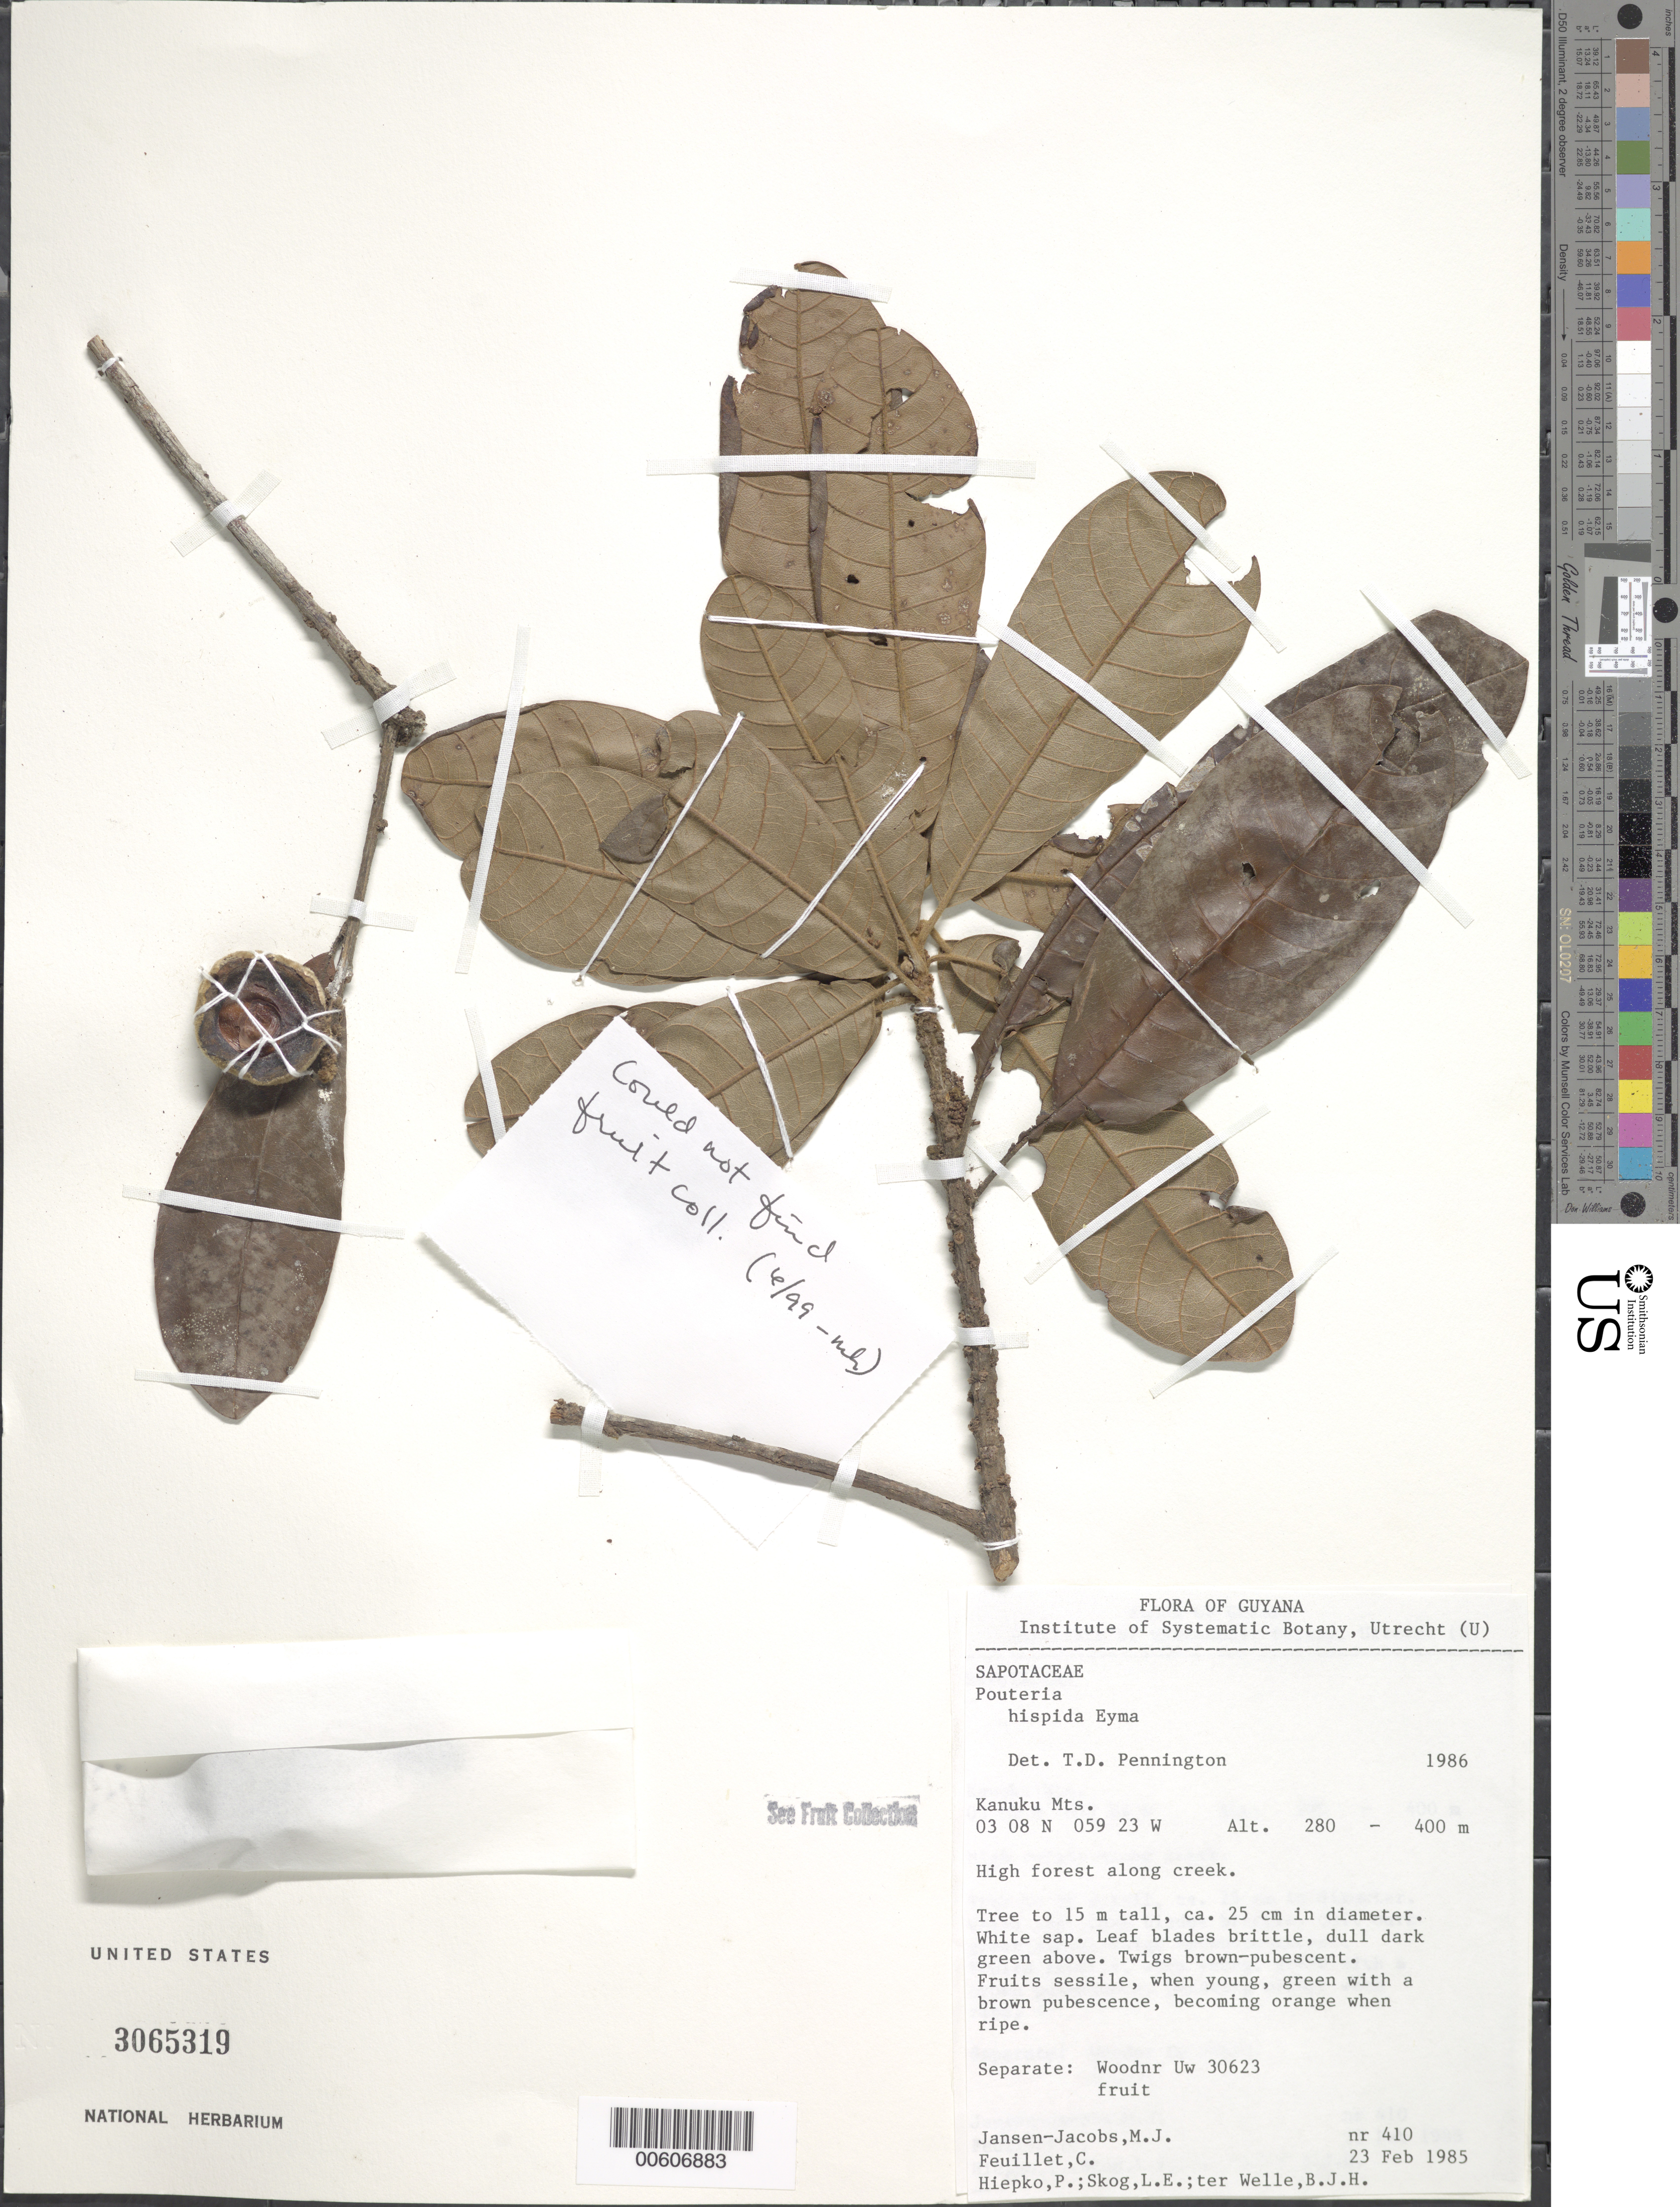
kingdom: Plantae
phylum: Tracheophyta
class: Magnoliopsida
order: Ericales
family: Sapotaceae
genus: Pouteria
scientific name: Pouteria hispida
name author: Eyma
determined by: Pennington, T. D., (K)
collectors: M. J. Jansen-Jacobs, C. Feuillet, P. H. Hiepko, L. E. Skog & B. Welle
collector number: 410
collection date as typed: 23-Feb-85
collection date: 1985-02-23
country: Guyana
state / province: U. Takutu-U. Essequibo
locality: Kanuku Mts.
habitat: High forest along creek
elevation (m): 280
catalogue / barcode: US 3065319